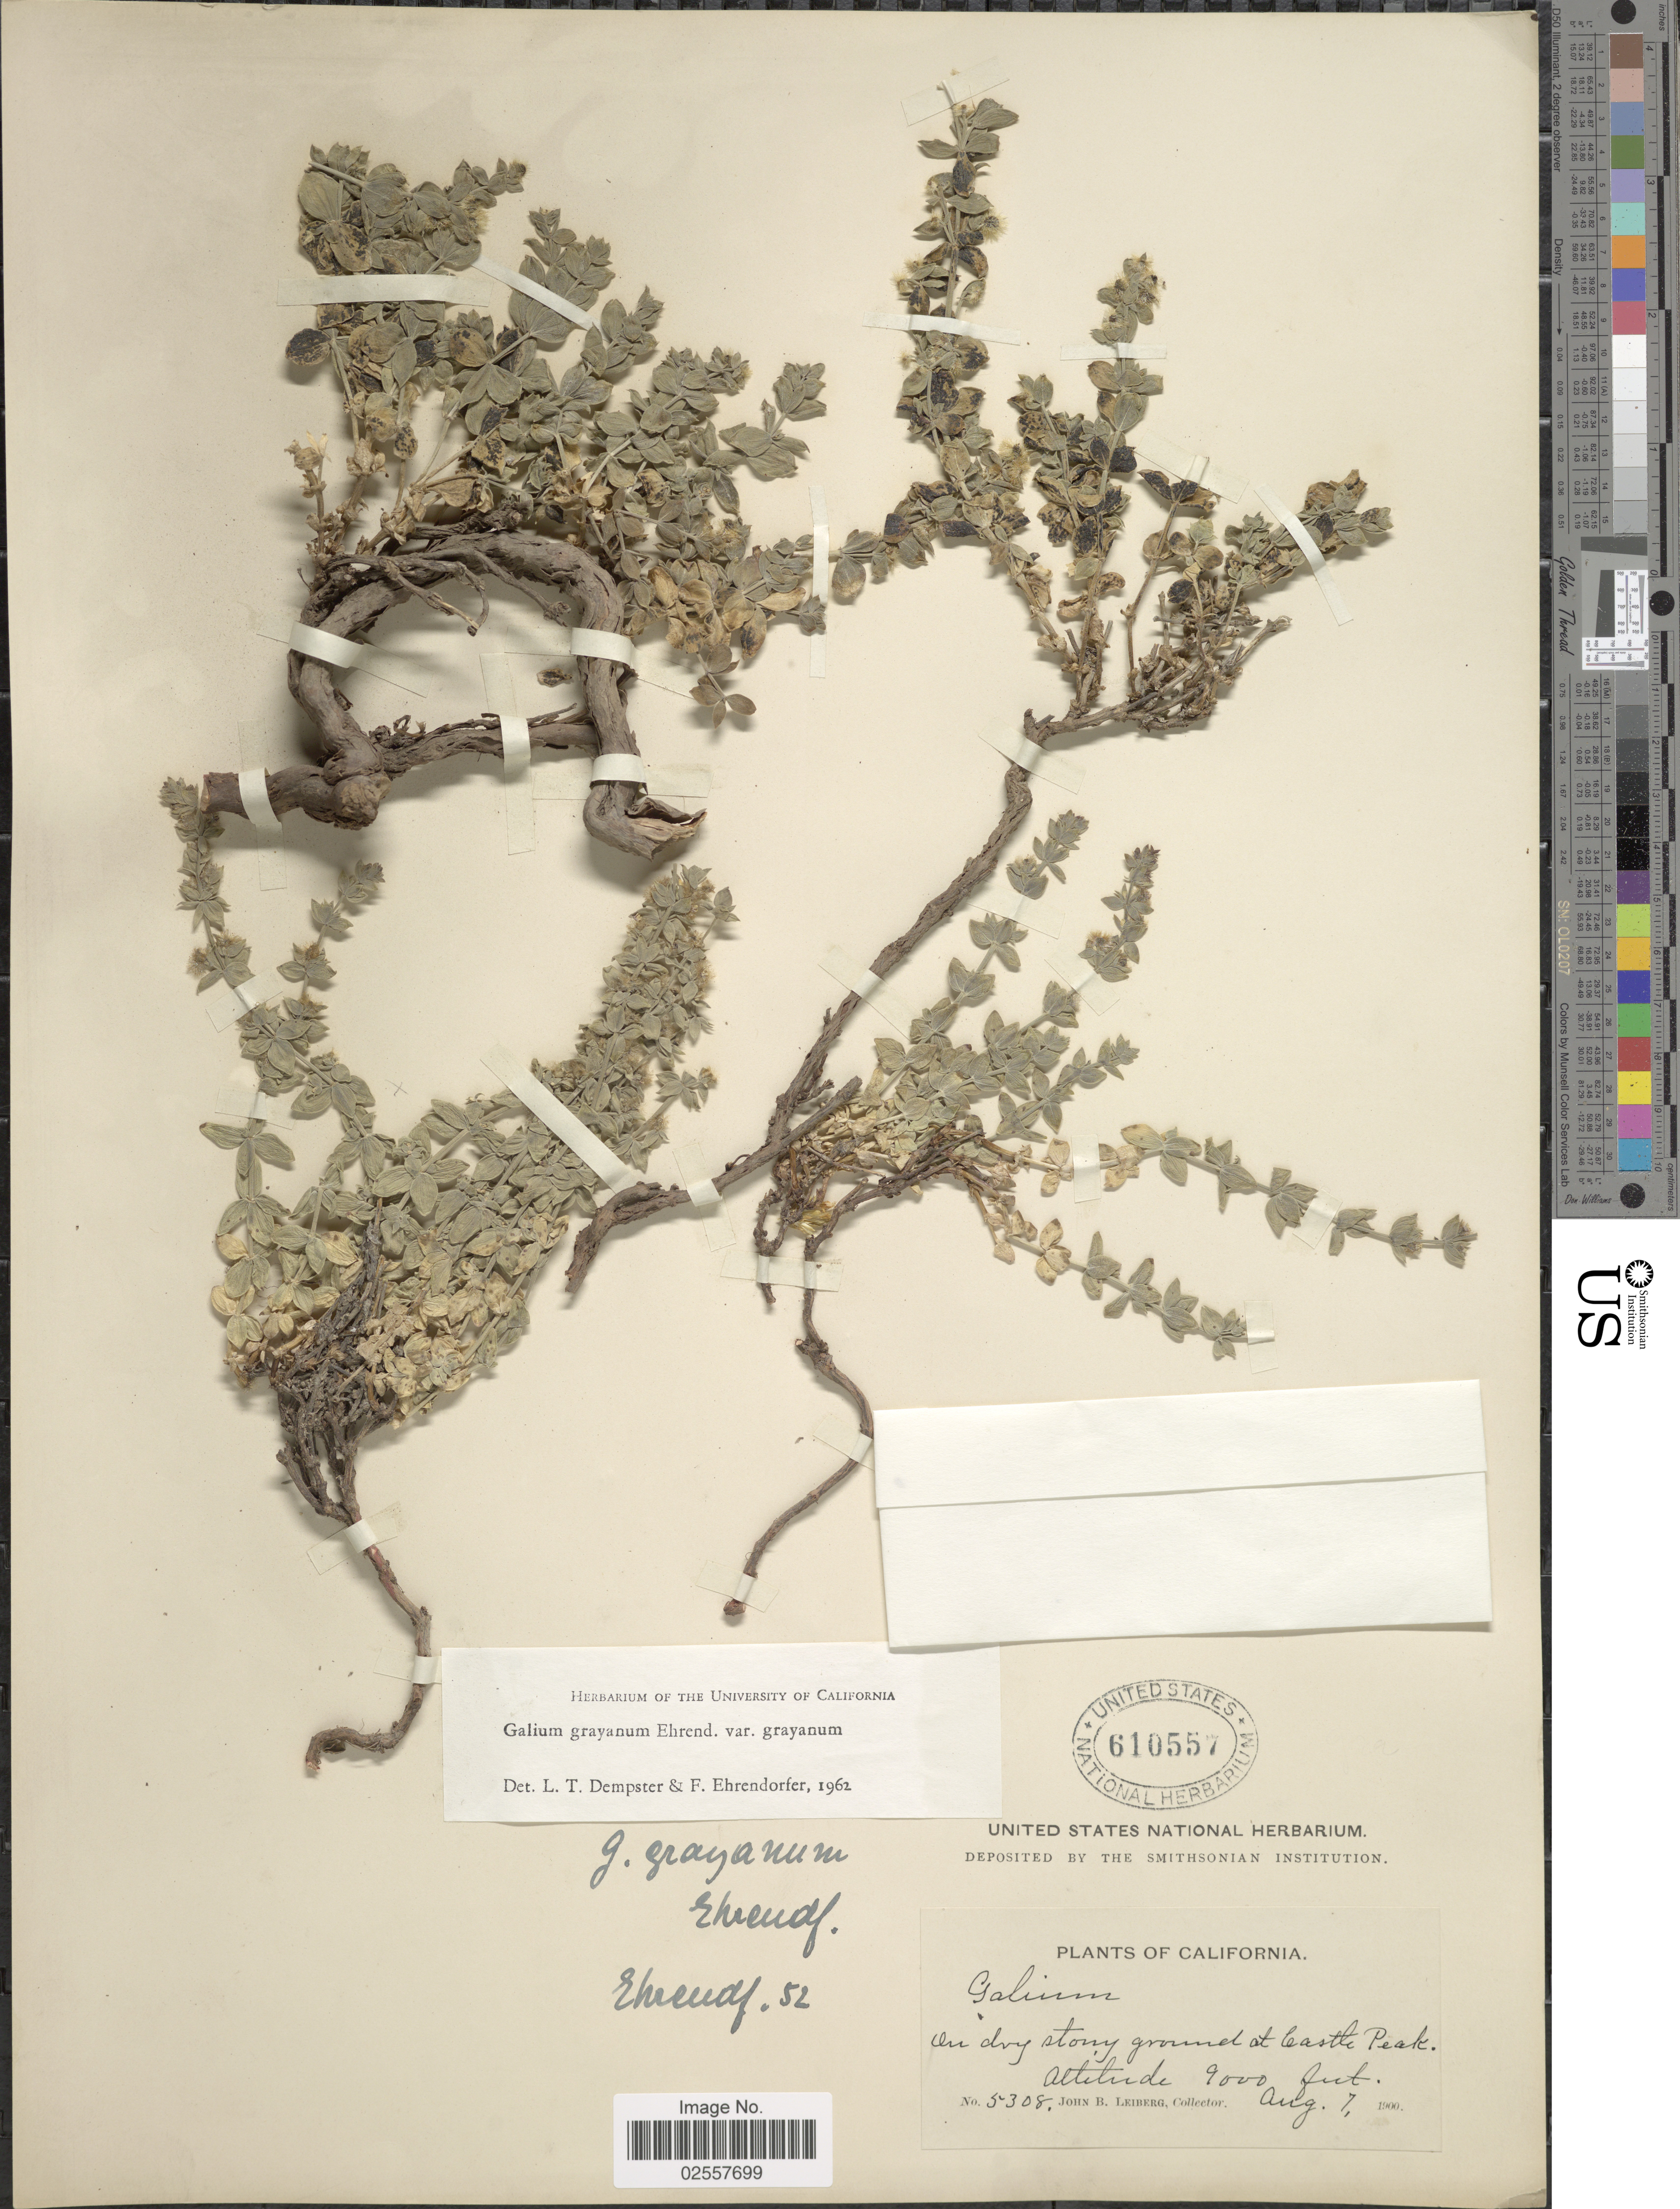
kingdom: Plantae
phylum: Tracheophyta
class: Magnoliopsida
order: Gentianales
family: Rubiaceae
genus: Galium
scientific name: Galium grayanum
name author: Ehrend.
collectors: J. B. Leiberg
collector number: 5308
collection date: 1900-08-07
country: United States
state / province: California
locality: On dry stony ground at Castle Peak.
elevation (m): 2743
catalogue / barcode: US 610557